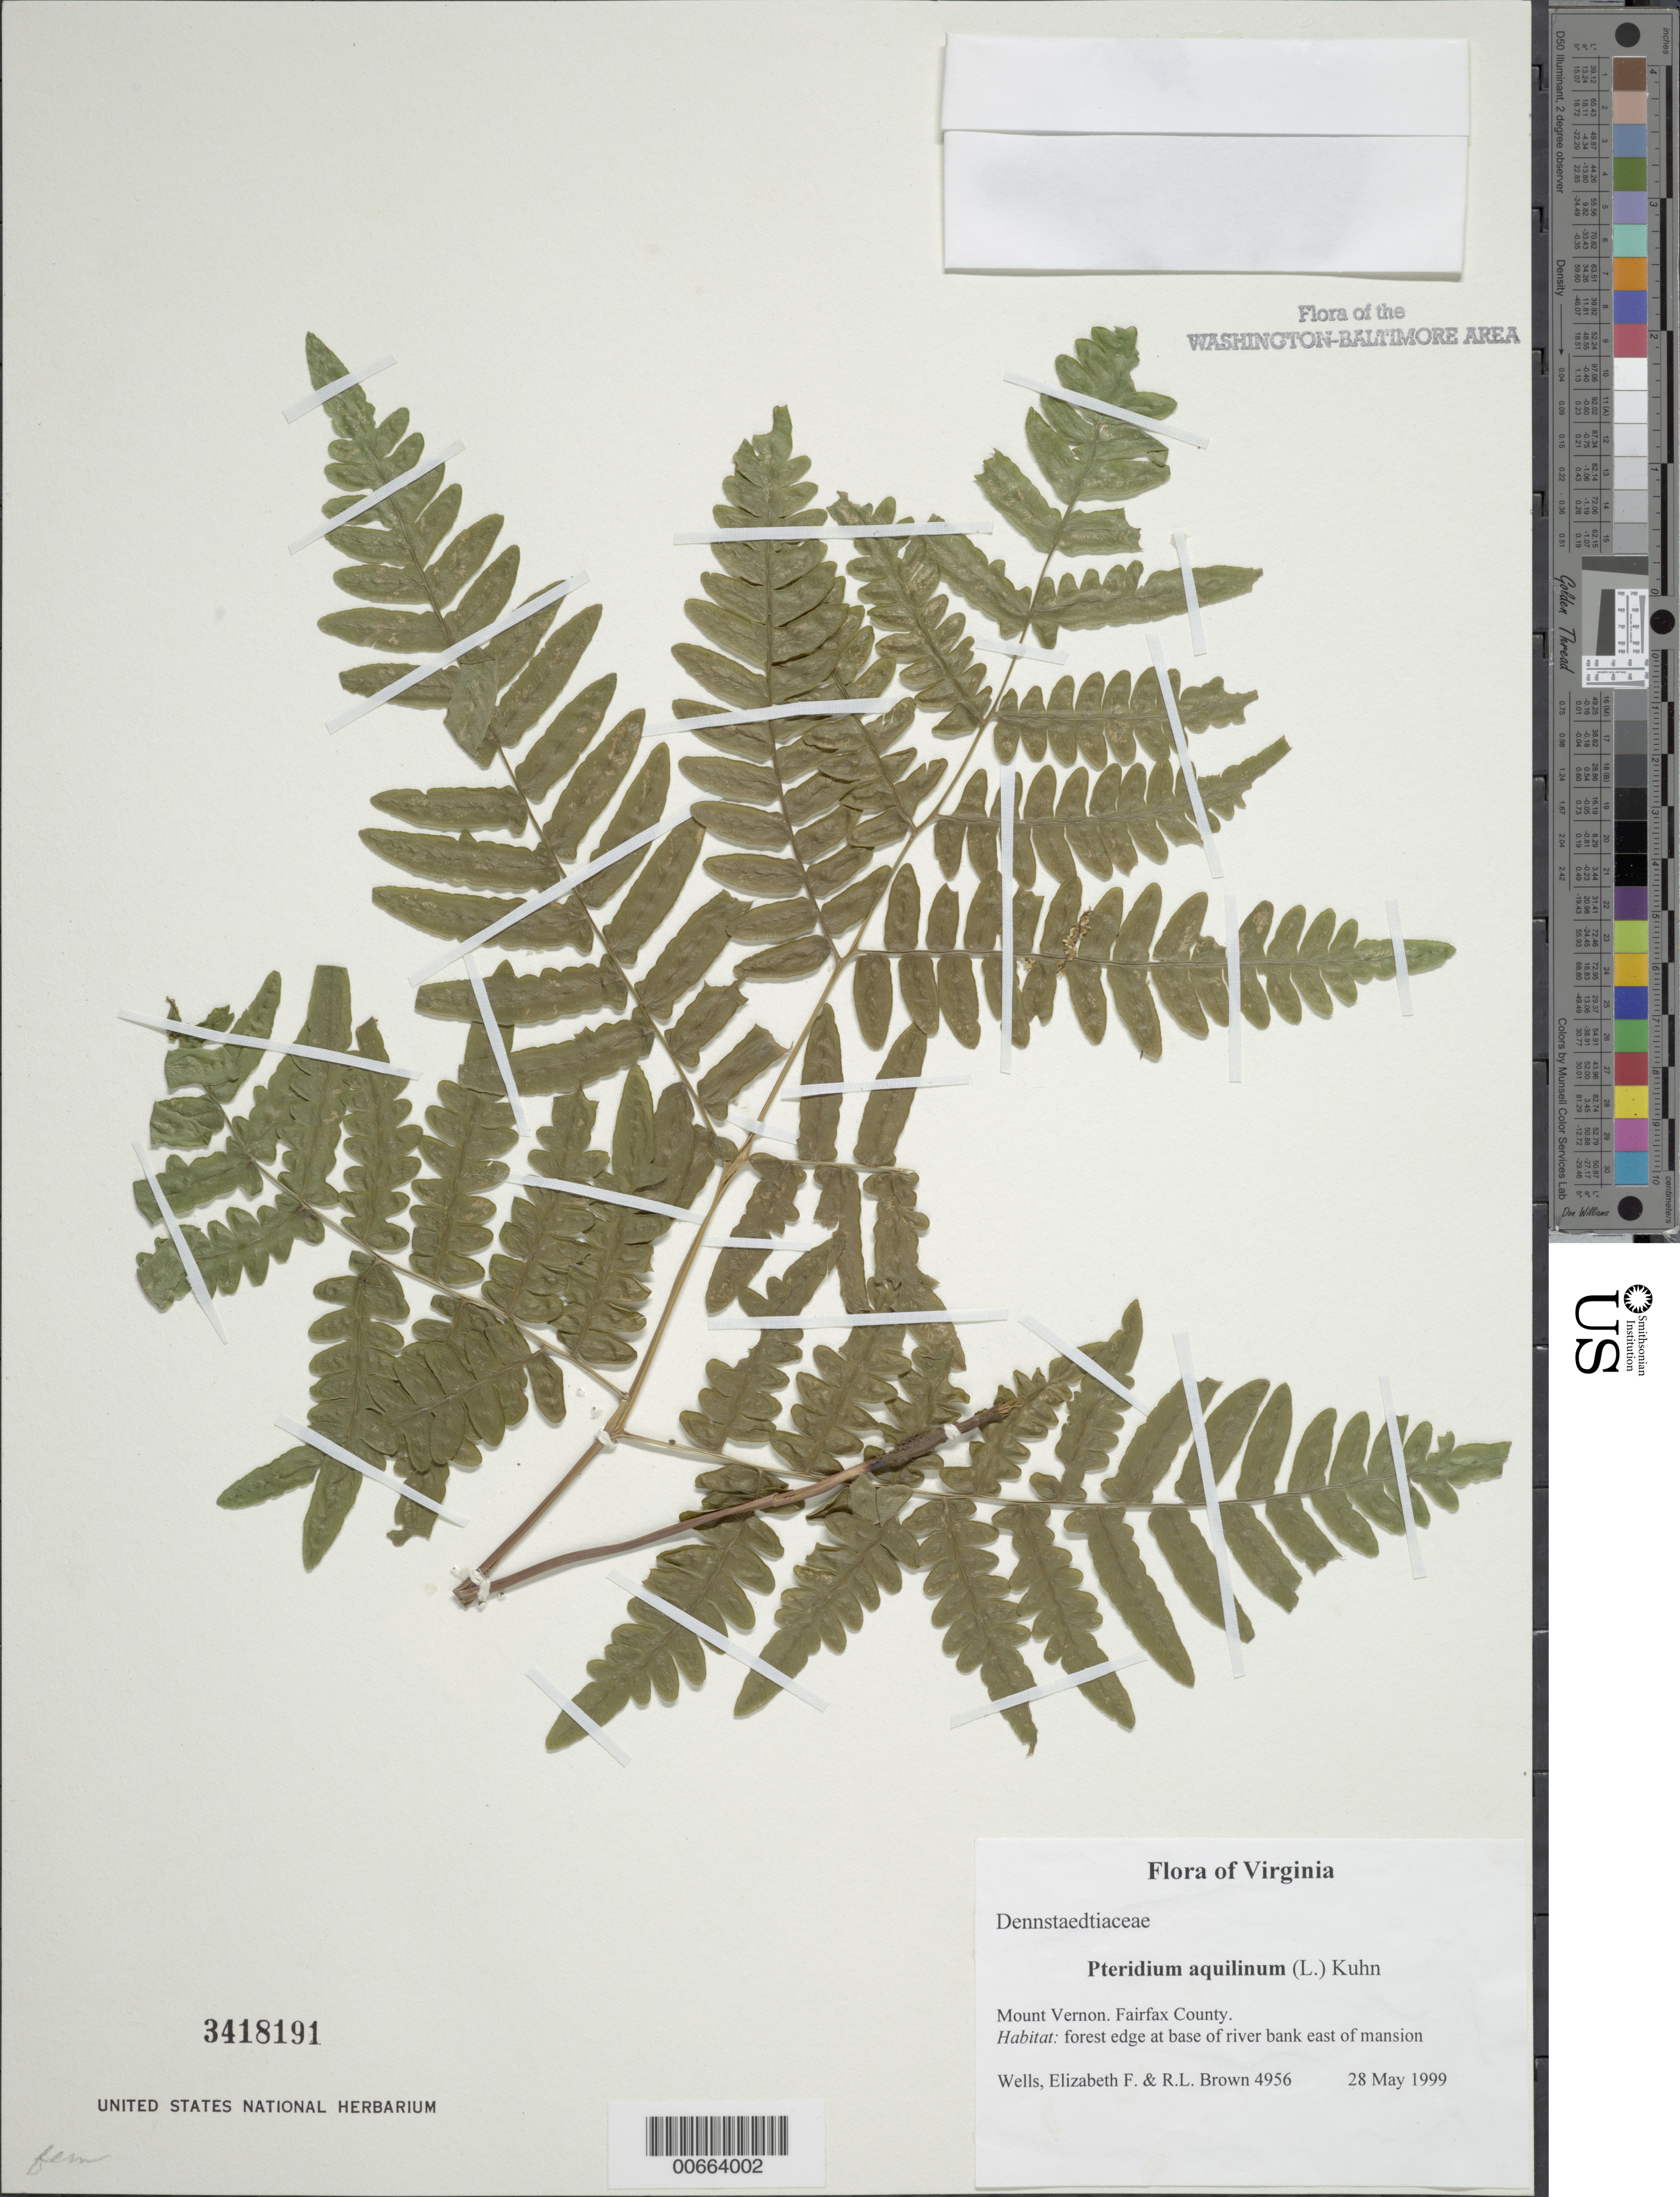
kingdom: Plantae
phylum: Tracheophyta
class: Polypodiopsida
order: Polypodiales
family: Dennstaedtiaceae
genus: Pteridium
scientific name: Pteridium aquilinum var. latiusculum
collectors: E. F. Wells & R. L. Brown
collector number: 4956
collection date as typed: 28 May 1999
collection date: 1999-05-28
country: United States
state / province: Virginia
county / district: Fairfax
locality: Mount Vernon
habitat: forest edge at base of river bank east of mansion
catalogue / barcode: US 3418191